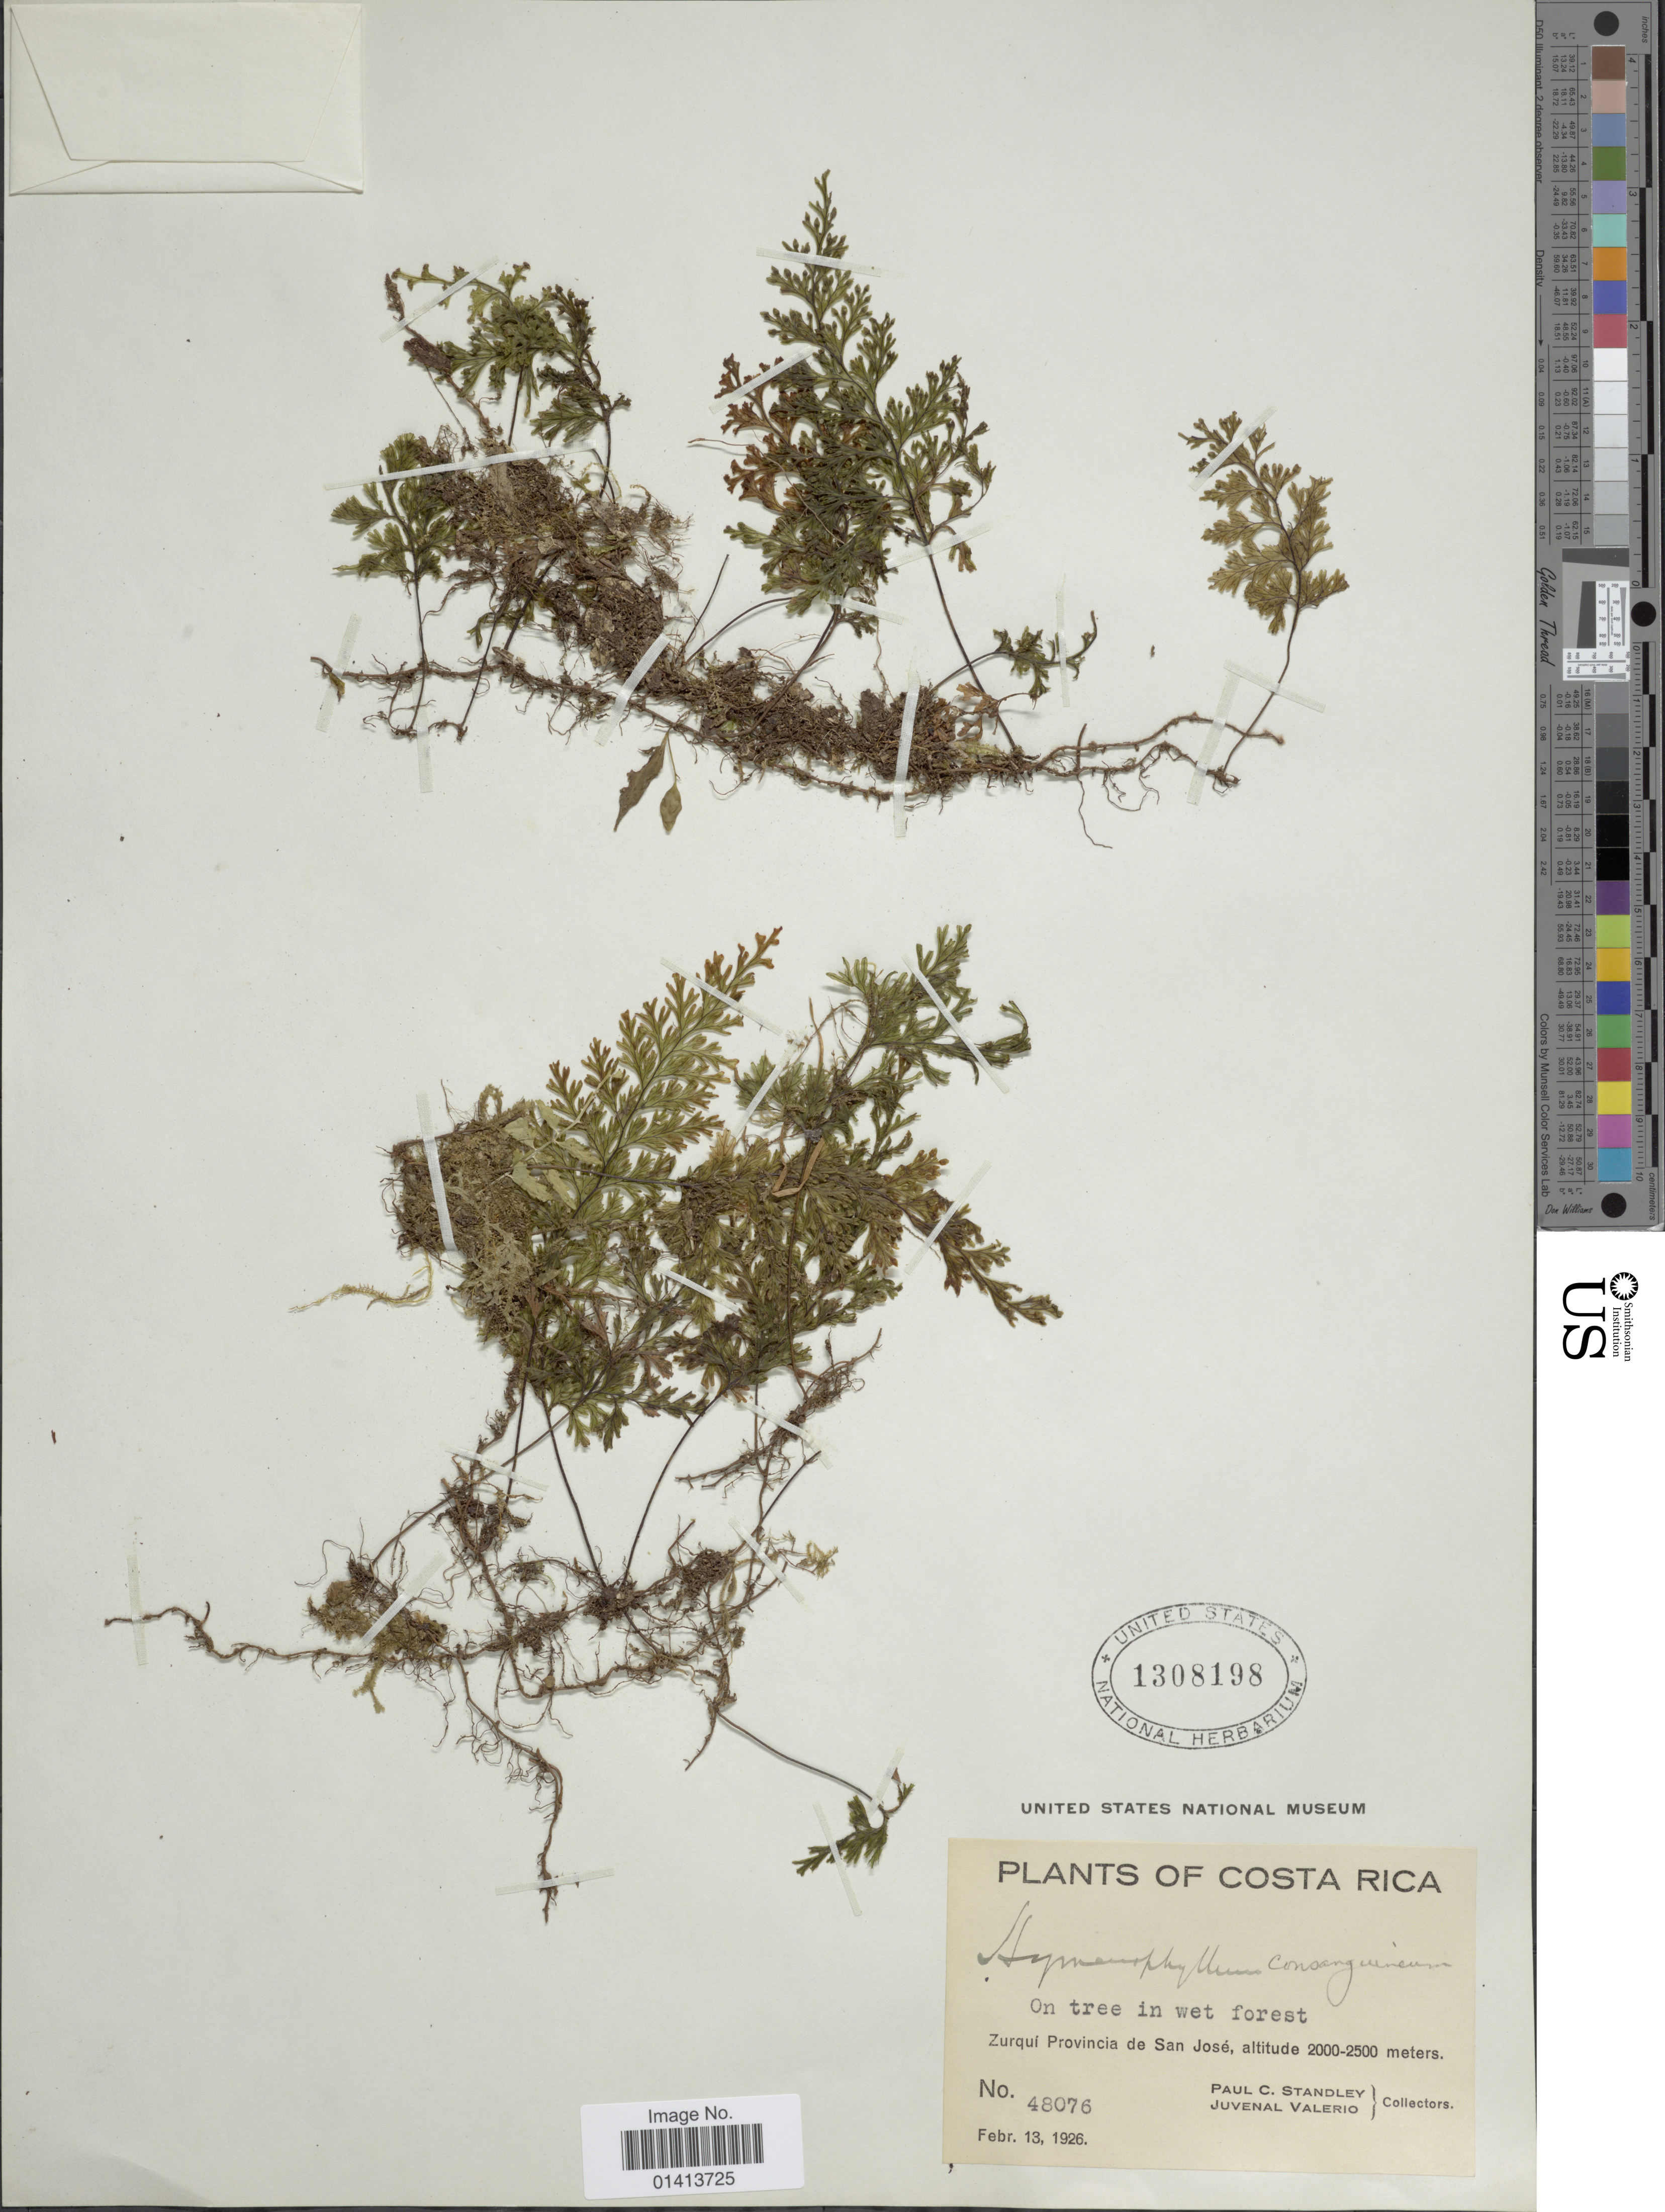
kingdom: Plantae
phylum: Tracheophyta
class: Polypodiopsida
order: Hymenophyllales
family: Hymenophyllaceae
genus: Hymenophyllum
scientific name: Hymenophyllum consanguineum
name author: C.V. Morton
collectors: P. C. Standley & J. Valerio R.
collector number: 48076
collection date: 1926-02-13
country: Costa Rica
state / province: San José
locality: Zurqui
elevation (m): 2000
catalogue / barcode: US 1308198